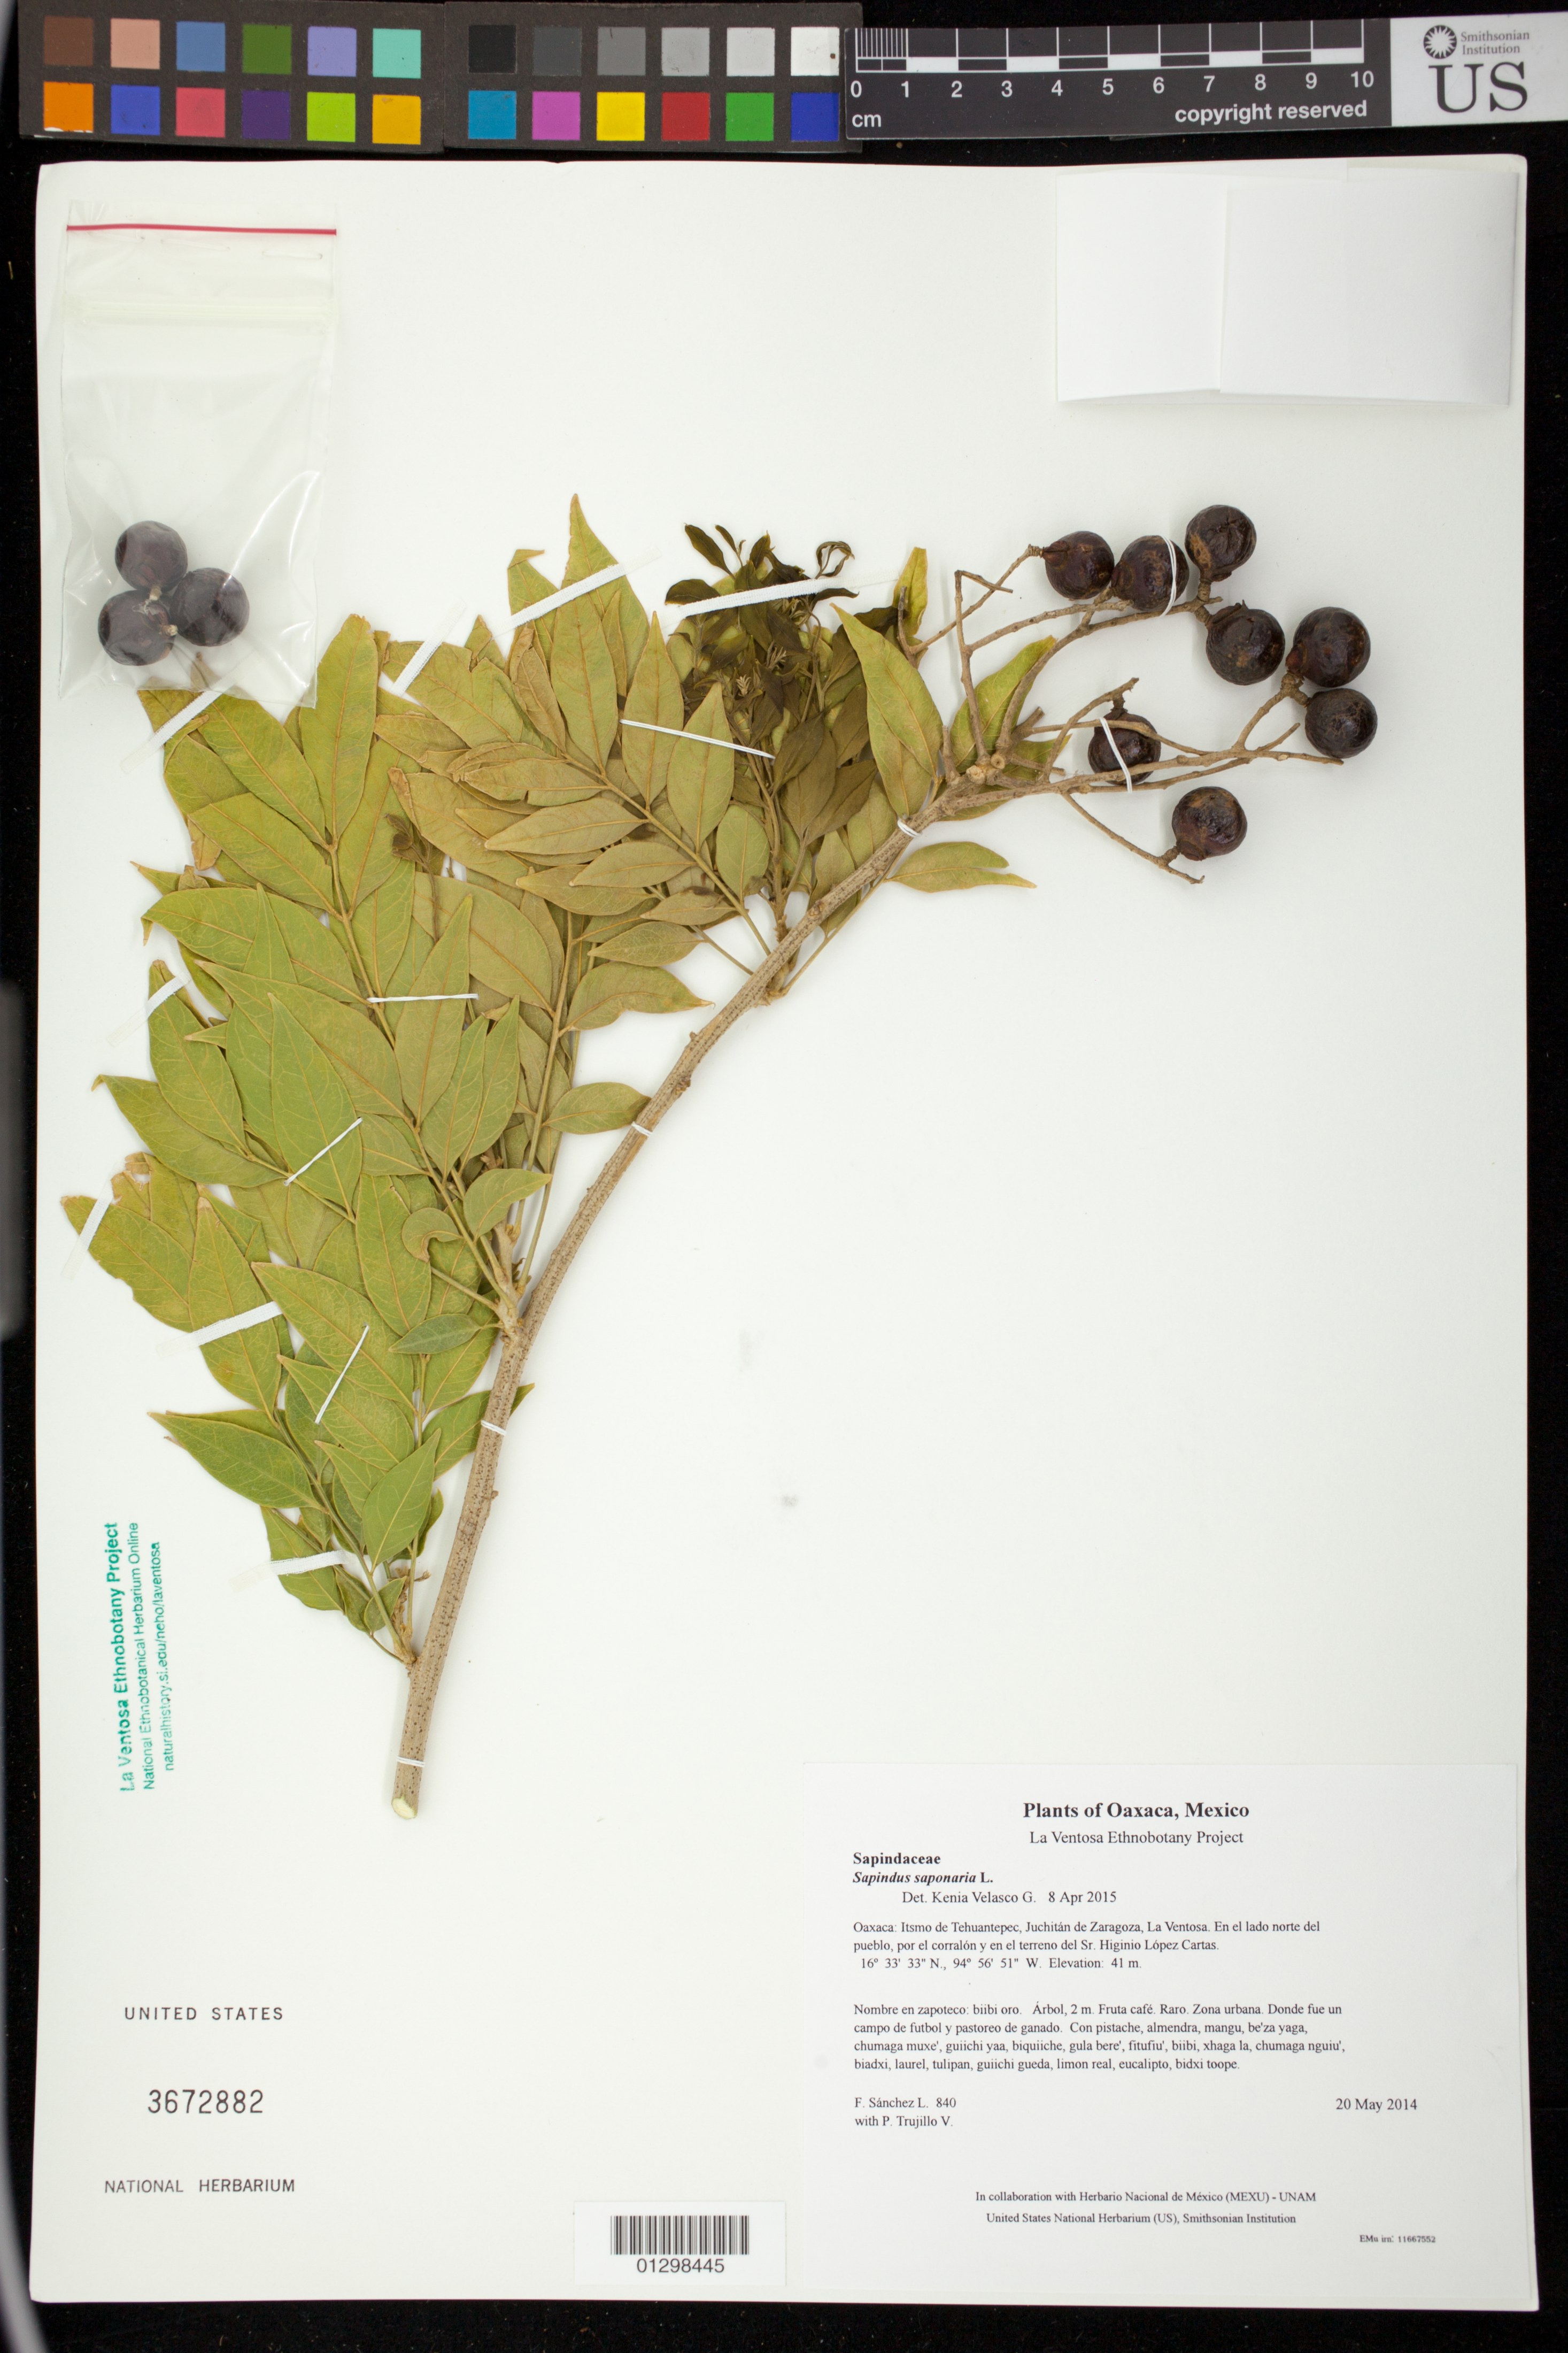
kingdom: Plantae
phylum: Tracheophyta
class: Magnoliopsida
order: Sapindales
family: Sapindaceae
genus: Sapindus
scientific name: Sapindus saponaria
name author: L.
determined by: Velasco G., Kenia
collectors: F. Sánchez L. & P. Trujillo V.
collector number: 840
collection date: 2014-05-20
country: Mexico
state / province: Oaxaca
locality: Itsmo de Tehuantepec, Juchitán de Zaragoza, La Ventosa. En el lado norte del pueblo, por el corralón y en el terreno del Sr. Higinio López Cartas.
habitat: Zona urbana. Donde fue un campo de futbol y pastoreo de ganado.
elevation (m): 41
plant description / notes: JEBOT, SIPI, US; Yaga. 2 m. Cuaananaxhi namuu. Nadxunu'.; oro sucio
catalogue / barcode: US 3672882